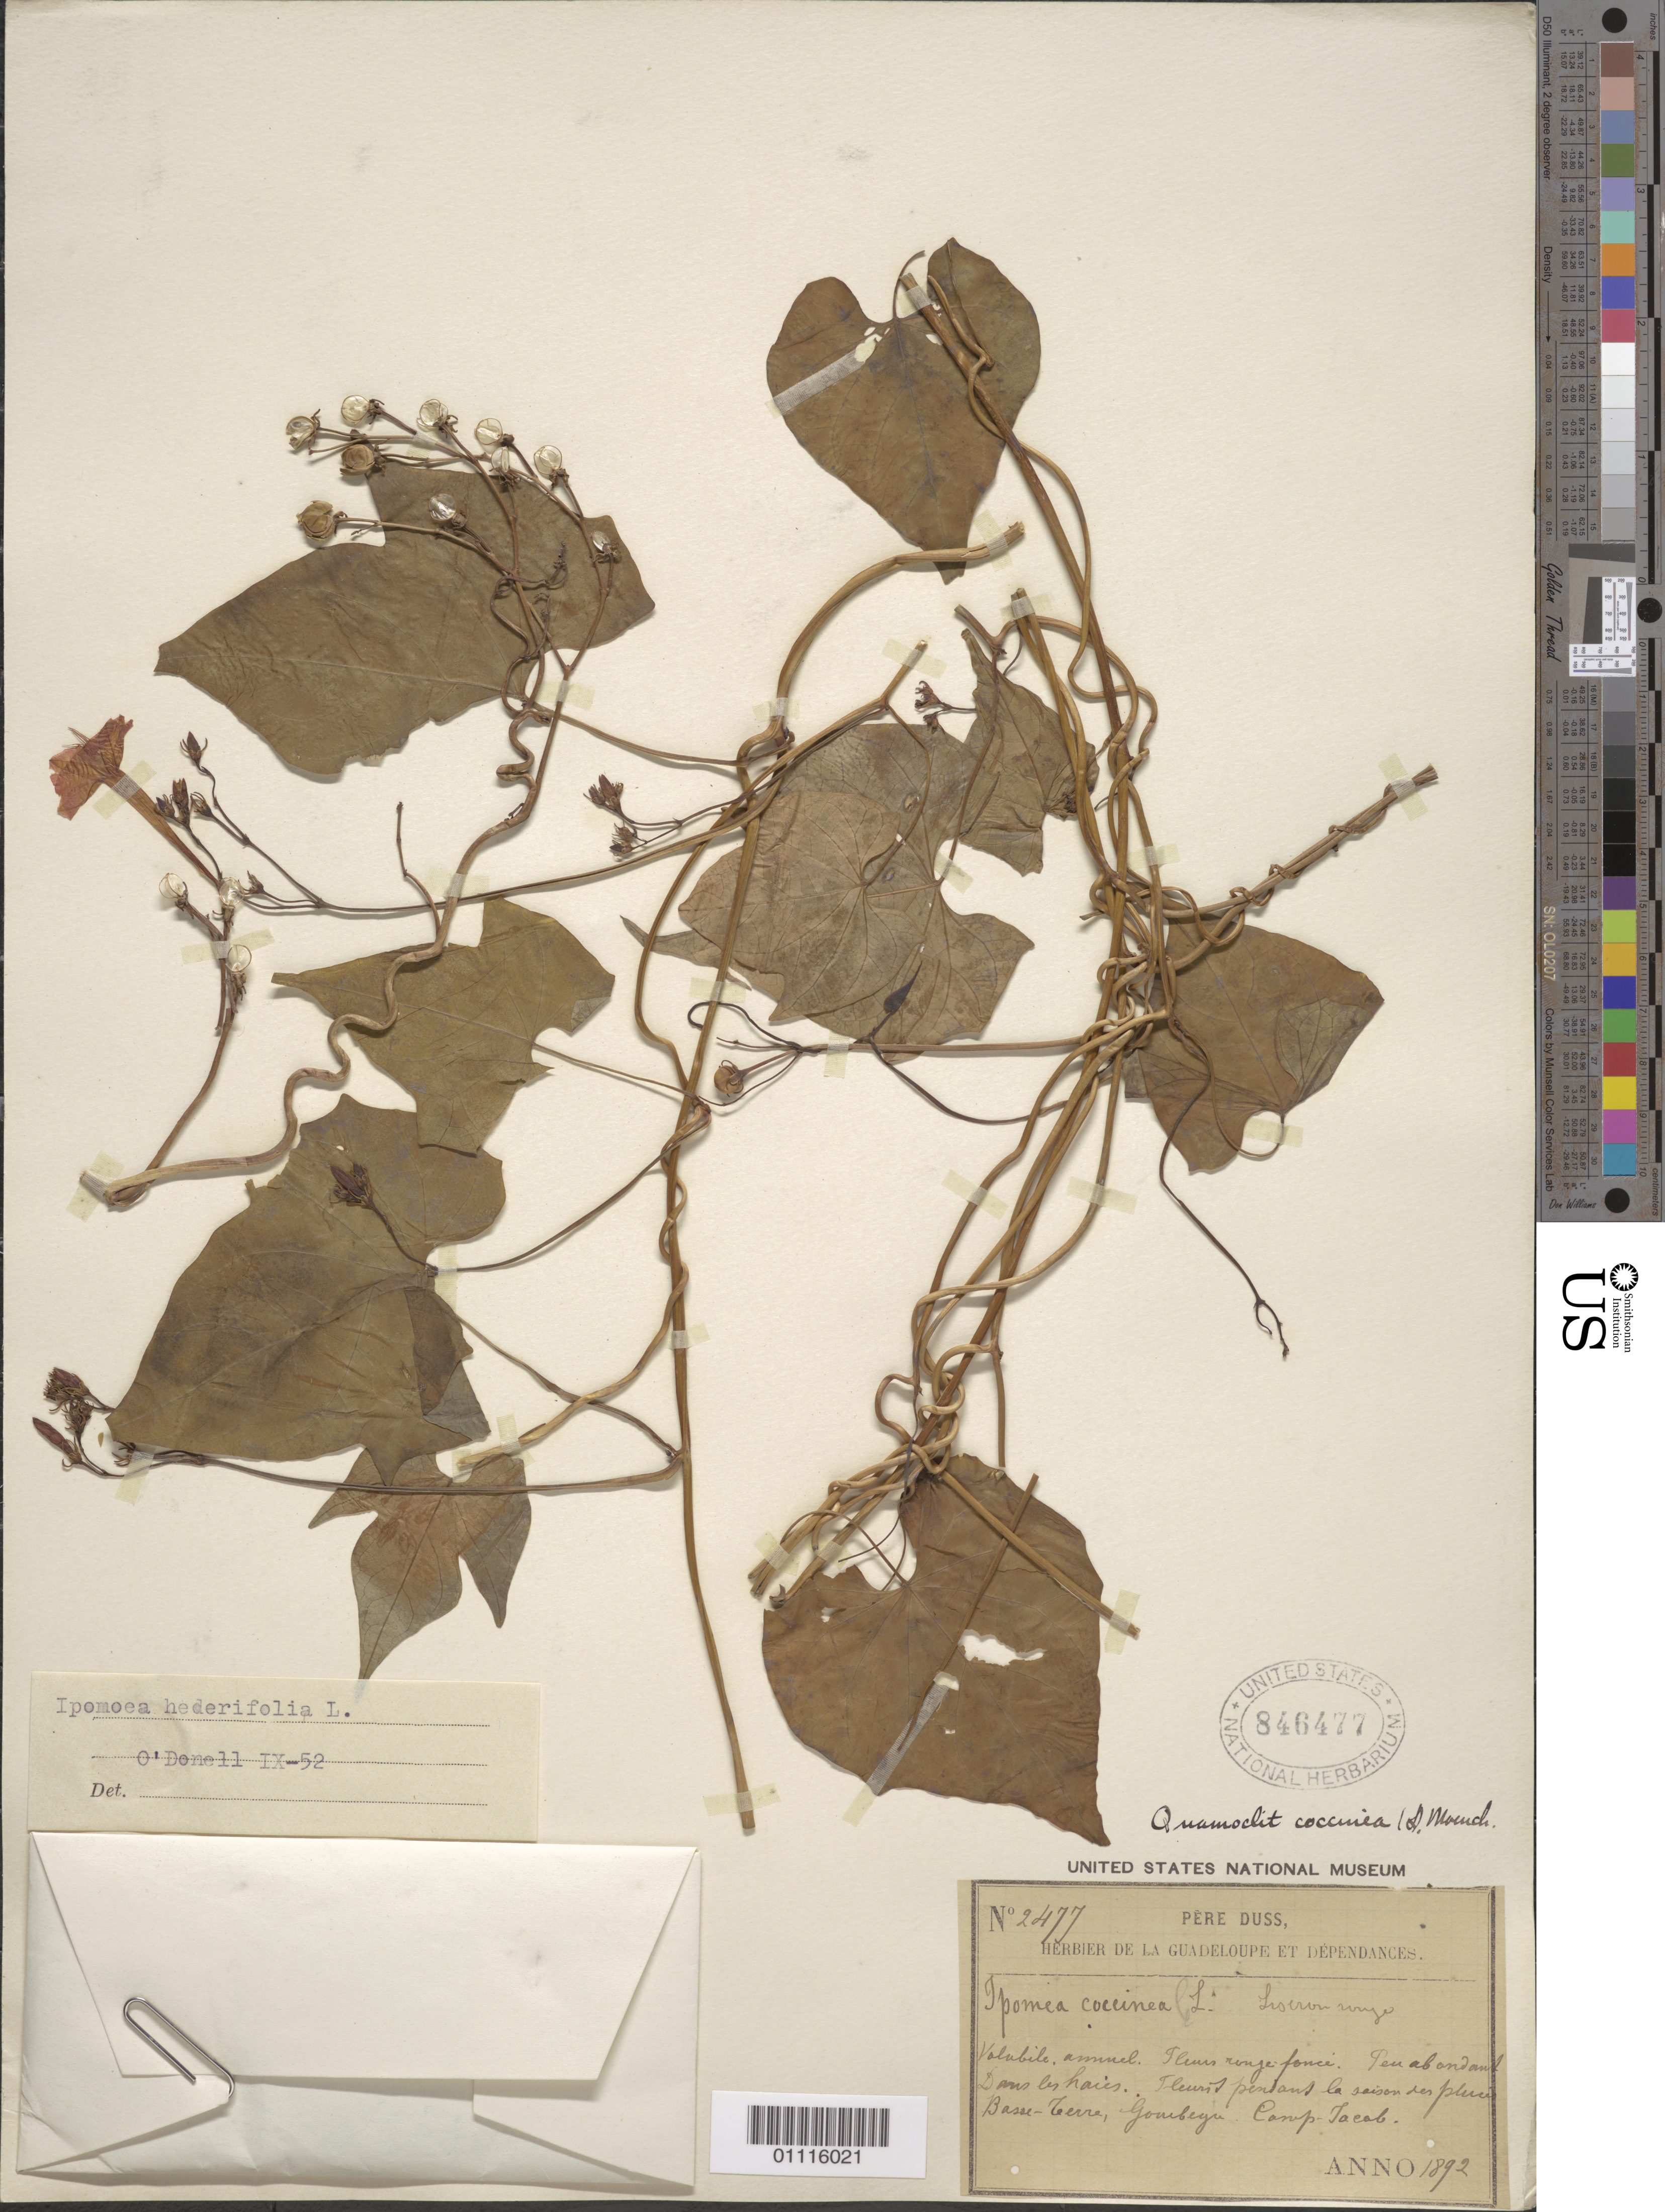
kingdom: Plantae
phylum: Tracheophyta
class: Magnoliopsida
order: Solanales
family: Convolvulaceae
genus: Ipomoea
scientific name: Ipomoea hederifolia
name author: L.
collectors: Père Duss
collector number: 2477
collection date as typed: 1892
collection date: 1892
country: Guadeloupe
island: Basse Terre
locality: Fleurs pendant la seison des pluces Basse-Terre, Gouibeya, Camp Jacob.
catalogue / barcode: US 846477